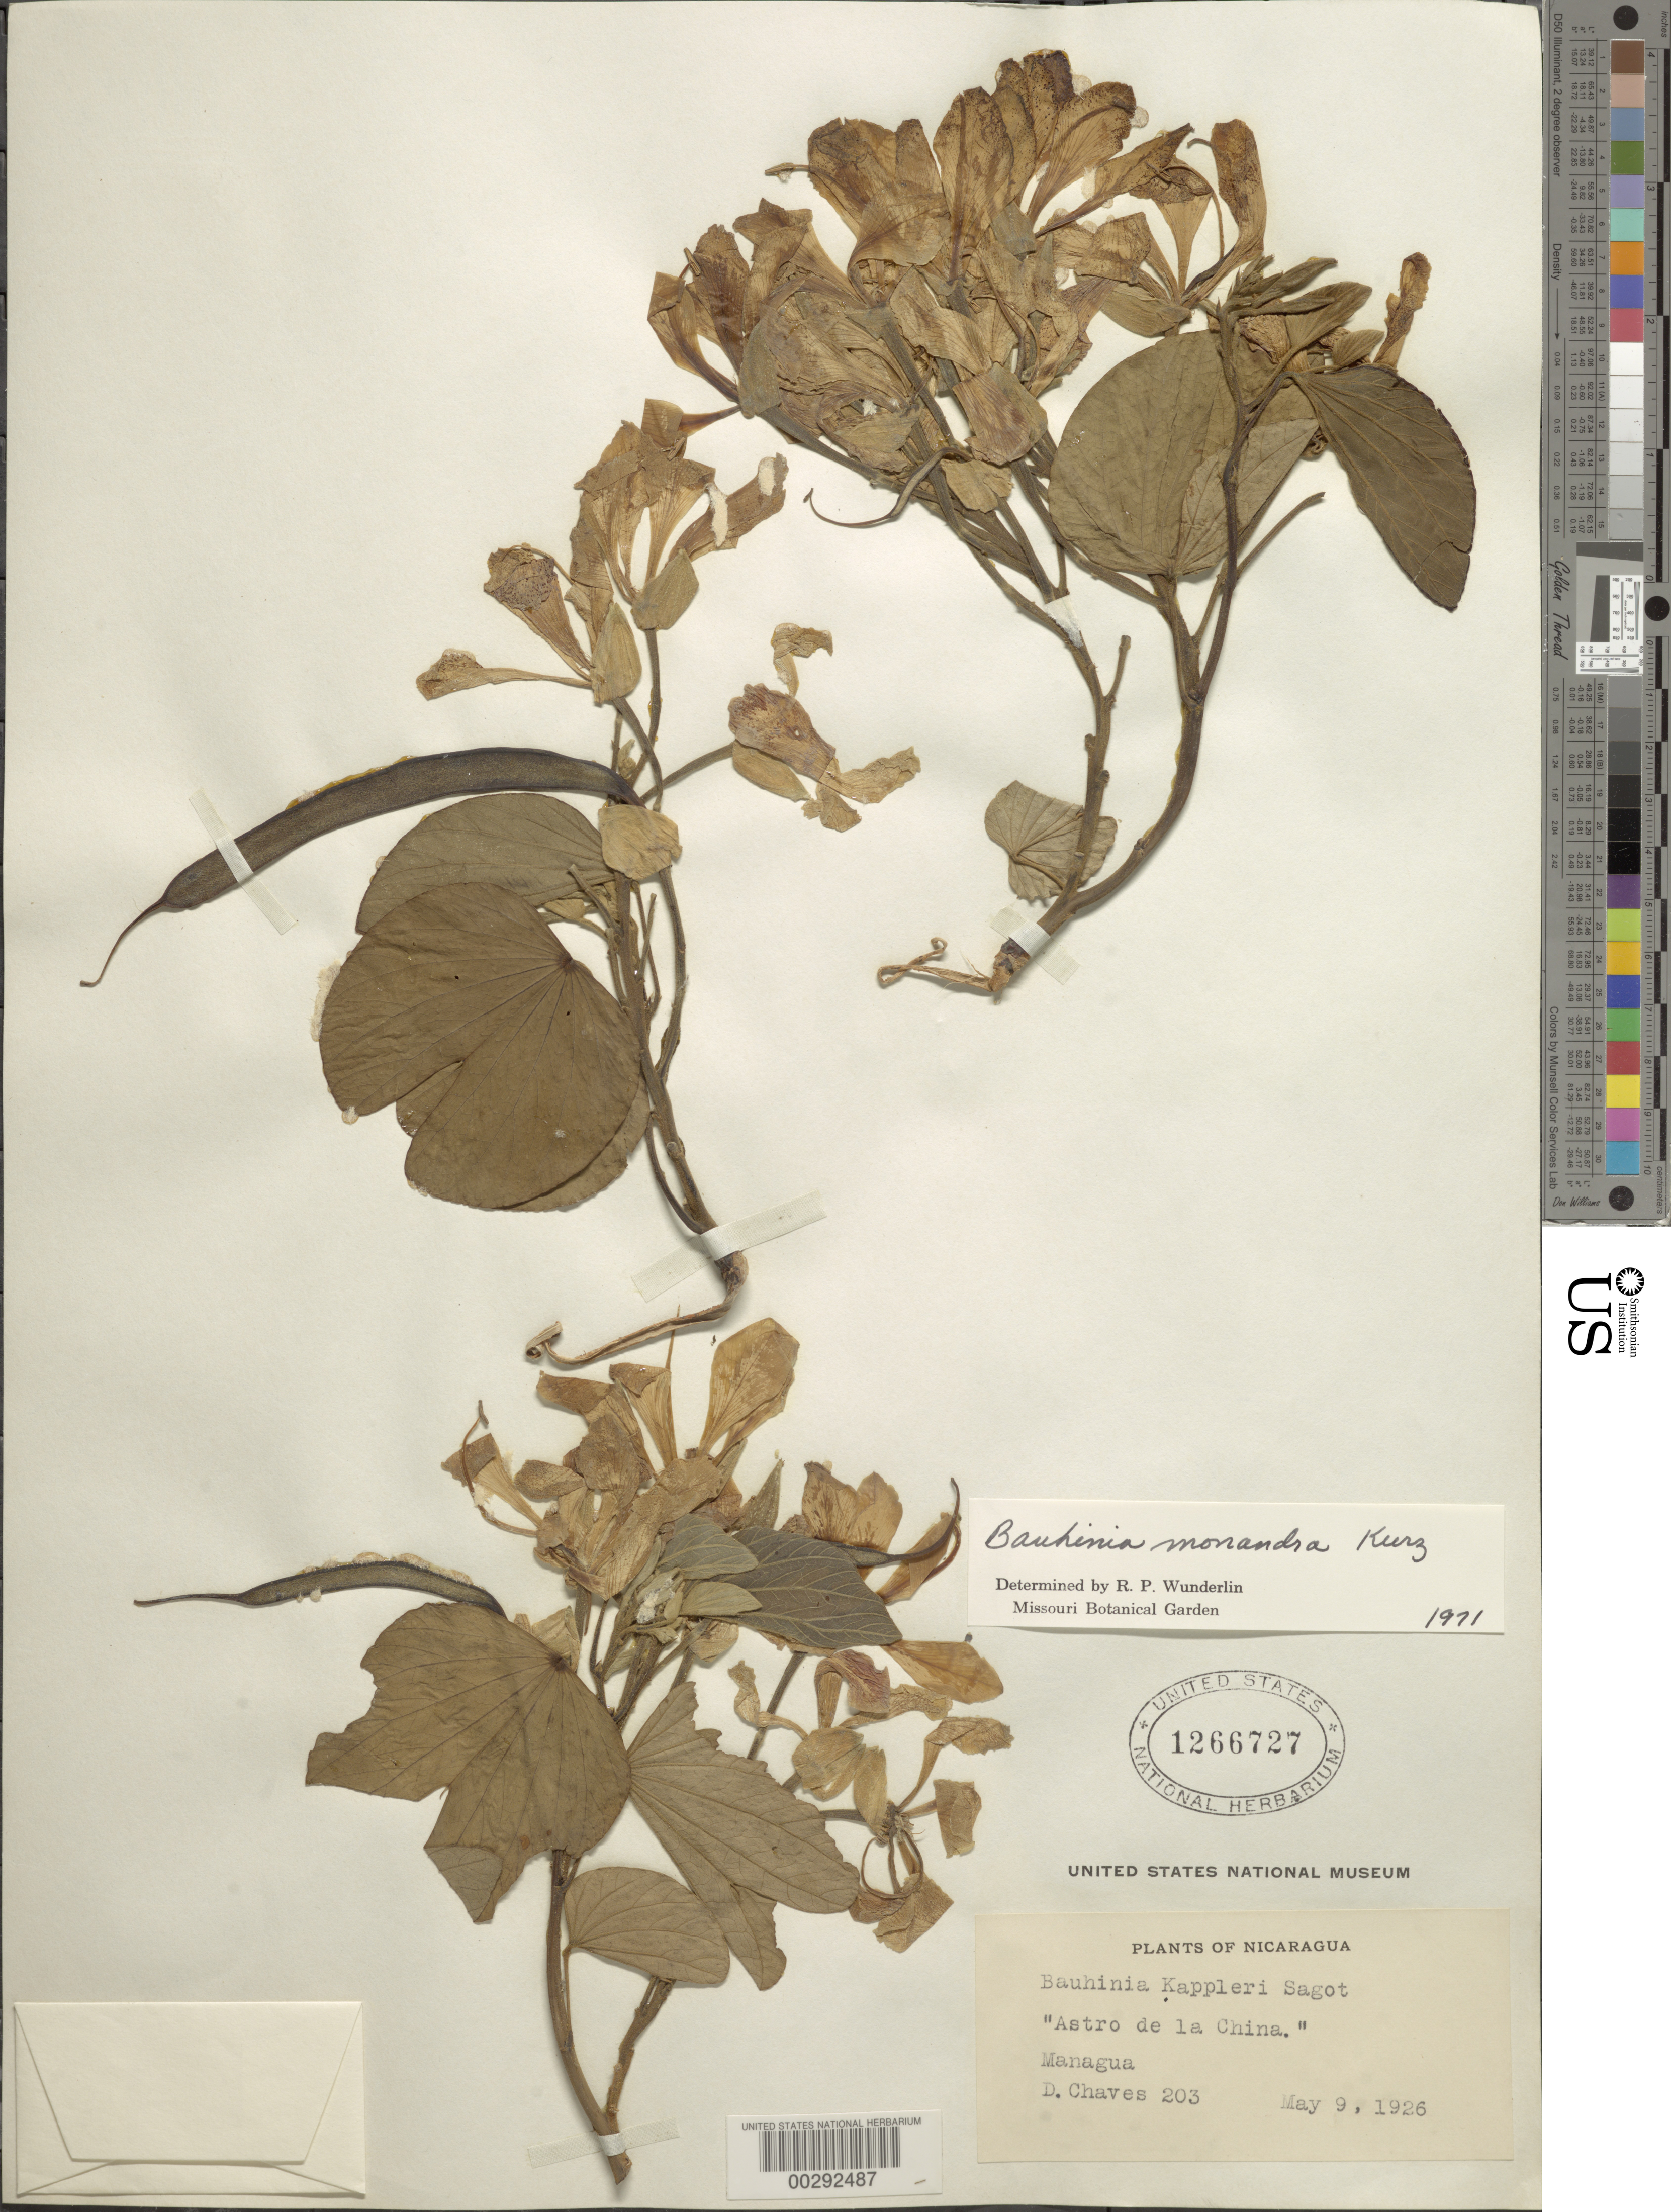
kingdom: Plantae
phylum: Tracheophyta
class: Magnoliopsida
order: Fabales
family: Fabaceae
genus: Bauhinia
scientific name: Bauhinia monandra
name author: Kurz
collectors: D. Chaves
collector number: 203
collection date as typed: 09 May 1926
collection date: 1926-05-09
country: Nicaragua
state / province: Managua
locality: Managua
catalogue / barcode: US 1266727